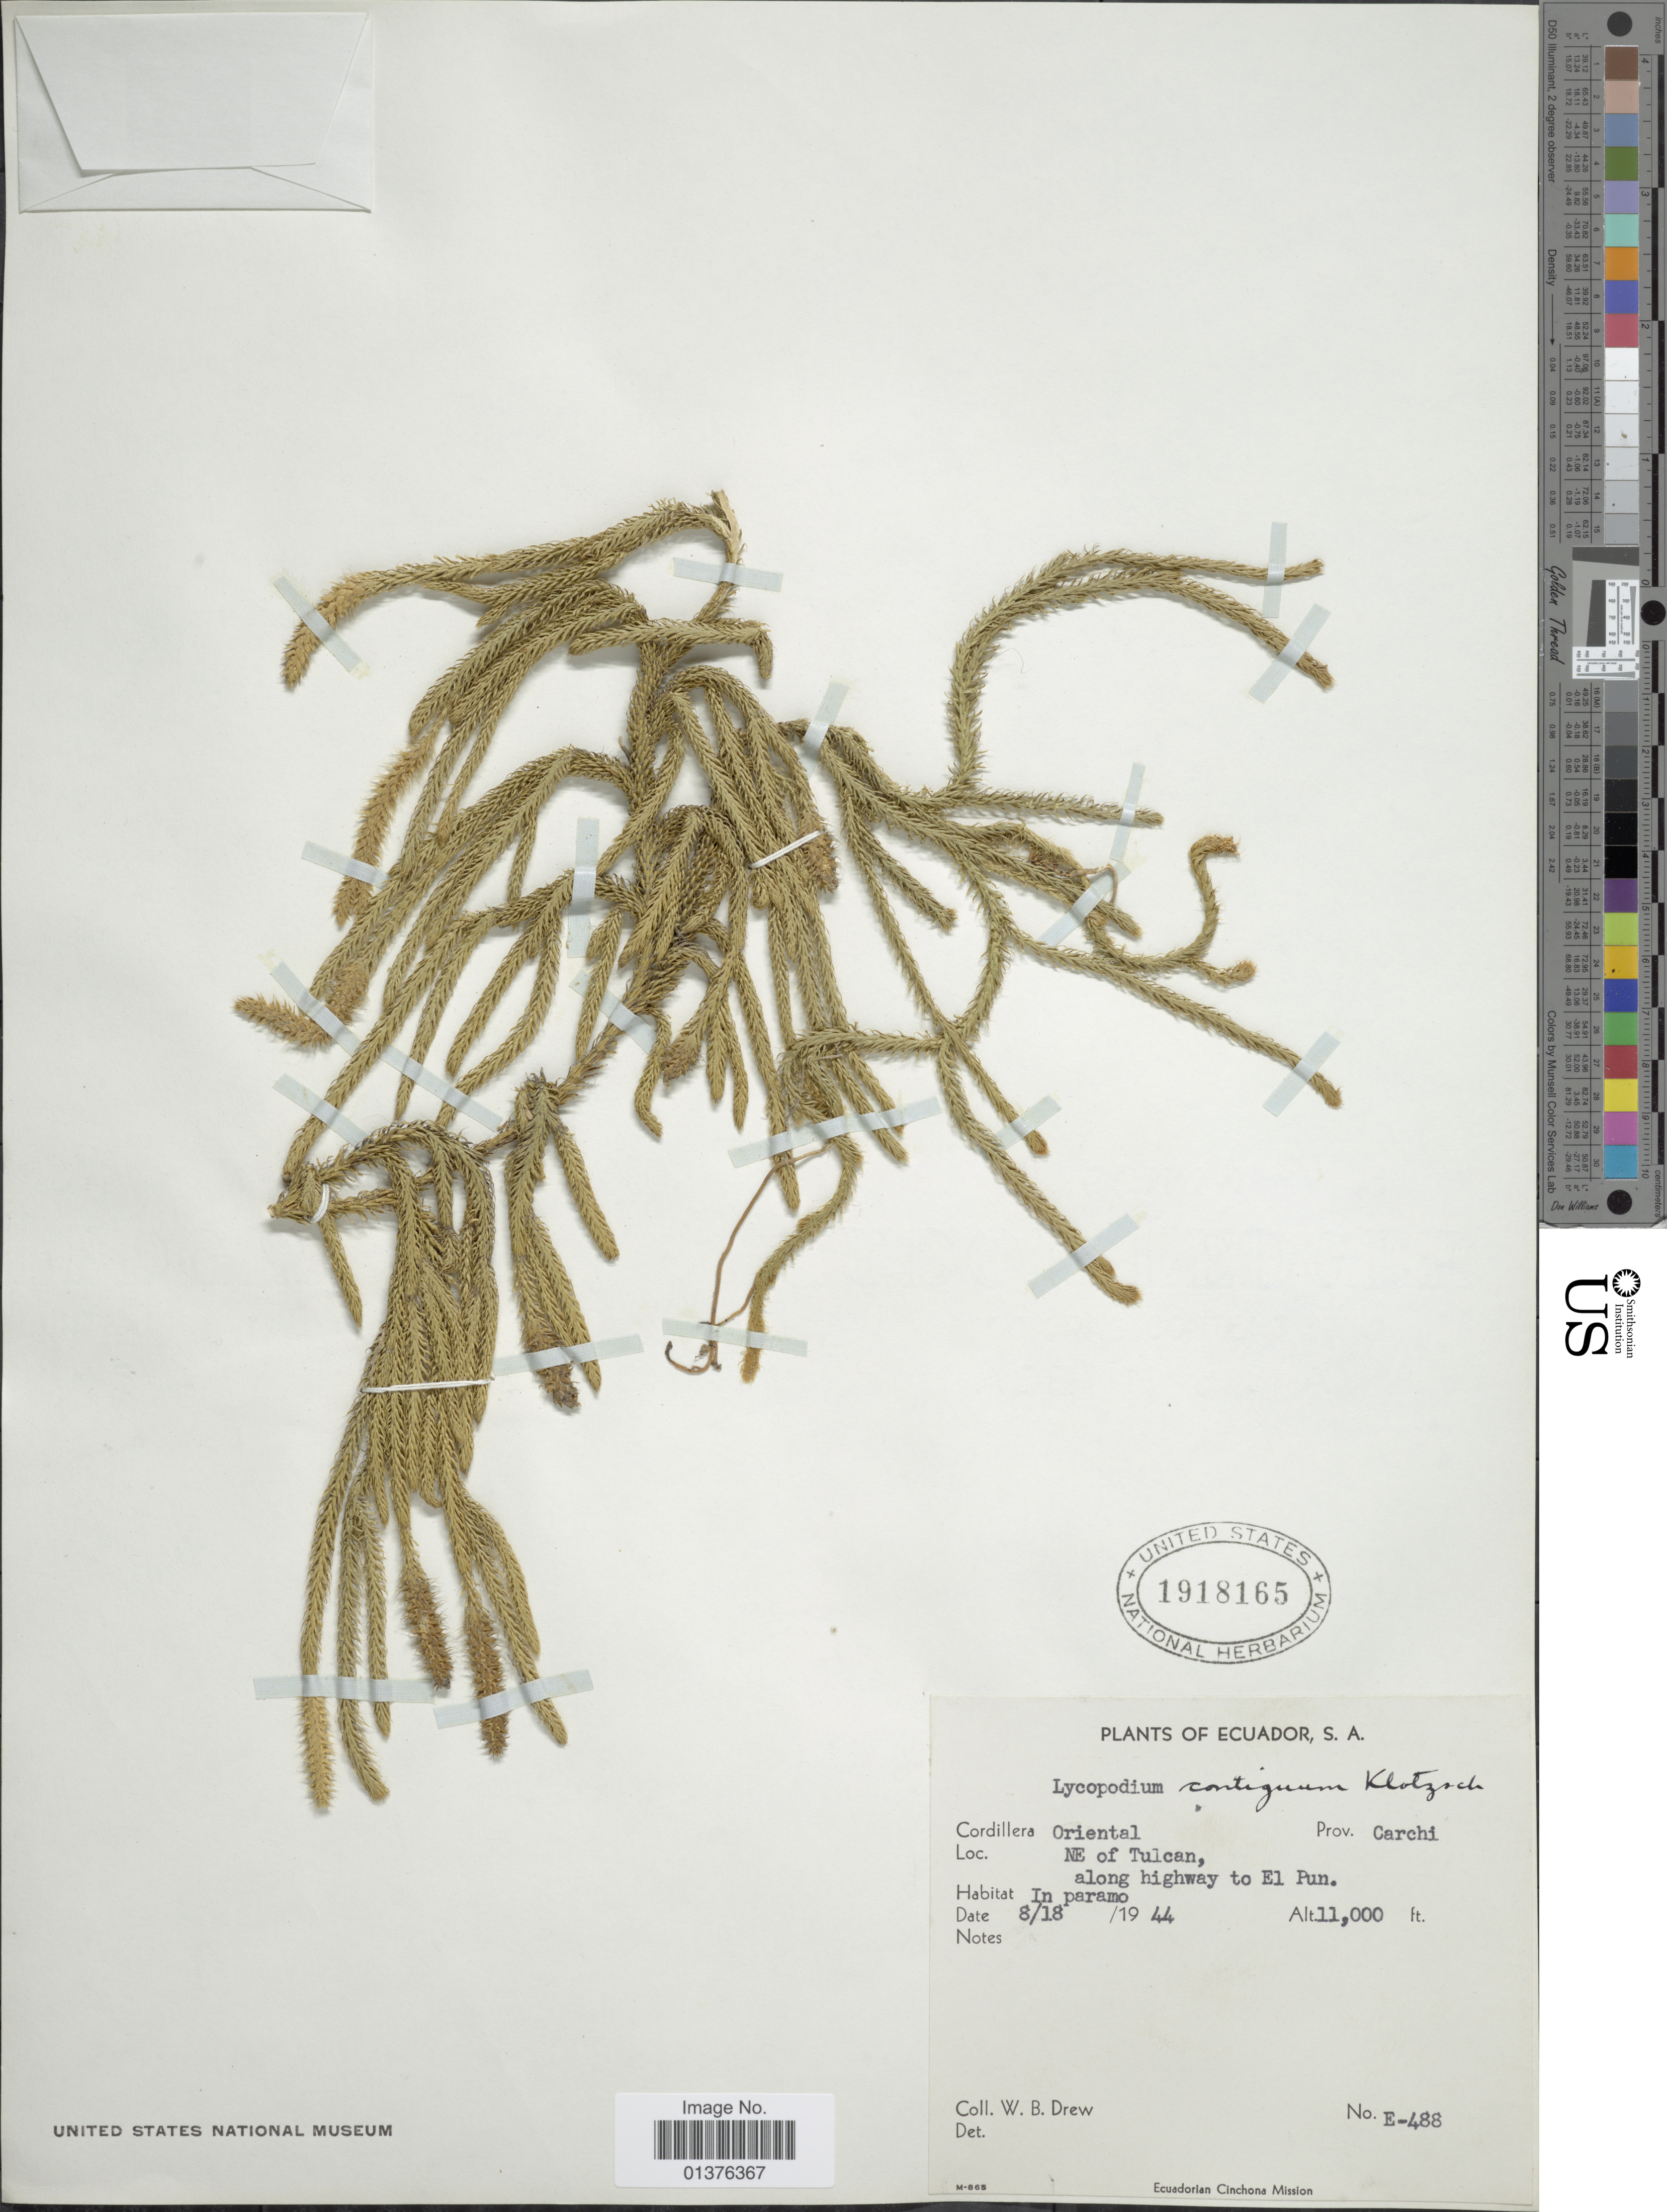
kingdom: Plantae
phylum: Tracheophyta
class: Lycopodiopsida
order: Lycopodiales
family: Lycopodiaceae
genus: Lycopodium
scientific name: Lycopodium clavatum subsp. contiguum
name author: (Klotzsch) B. Øllg.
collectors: W. B. Drew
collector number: E-488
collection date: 1944-08-18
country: Ecuador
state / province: Carchi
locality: Cordillera Oriental, NE of Tulcan along highway to El Pun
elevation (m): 3353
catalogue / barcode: US 1918165